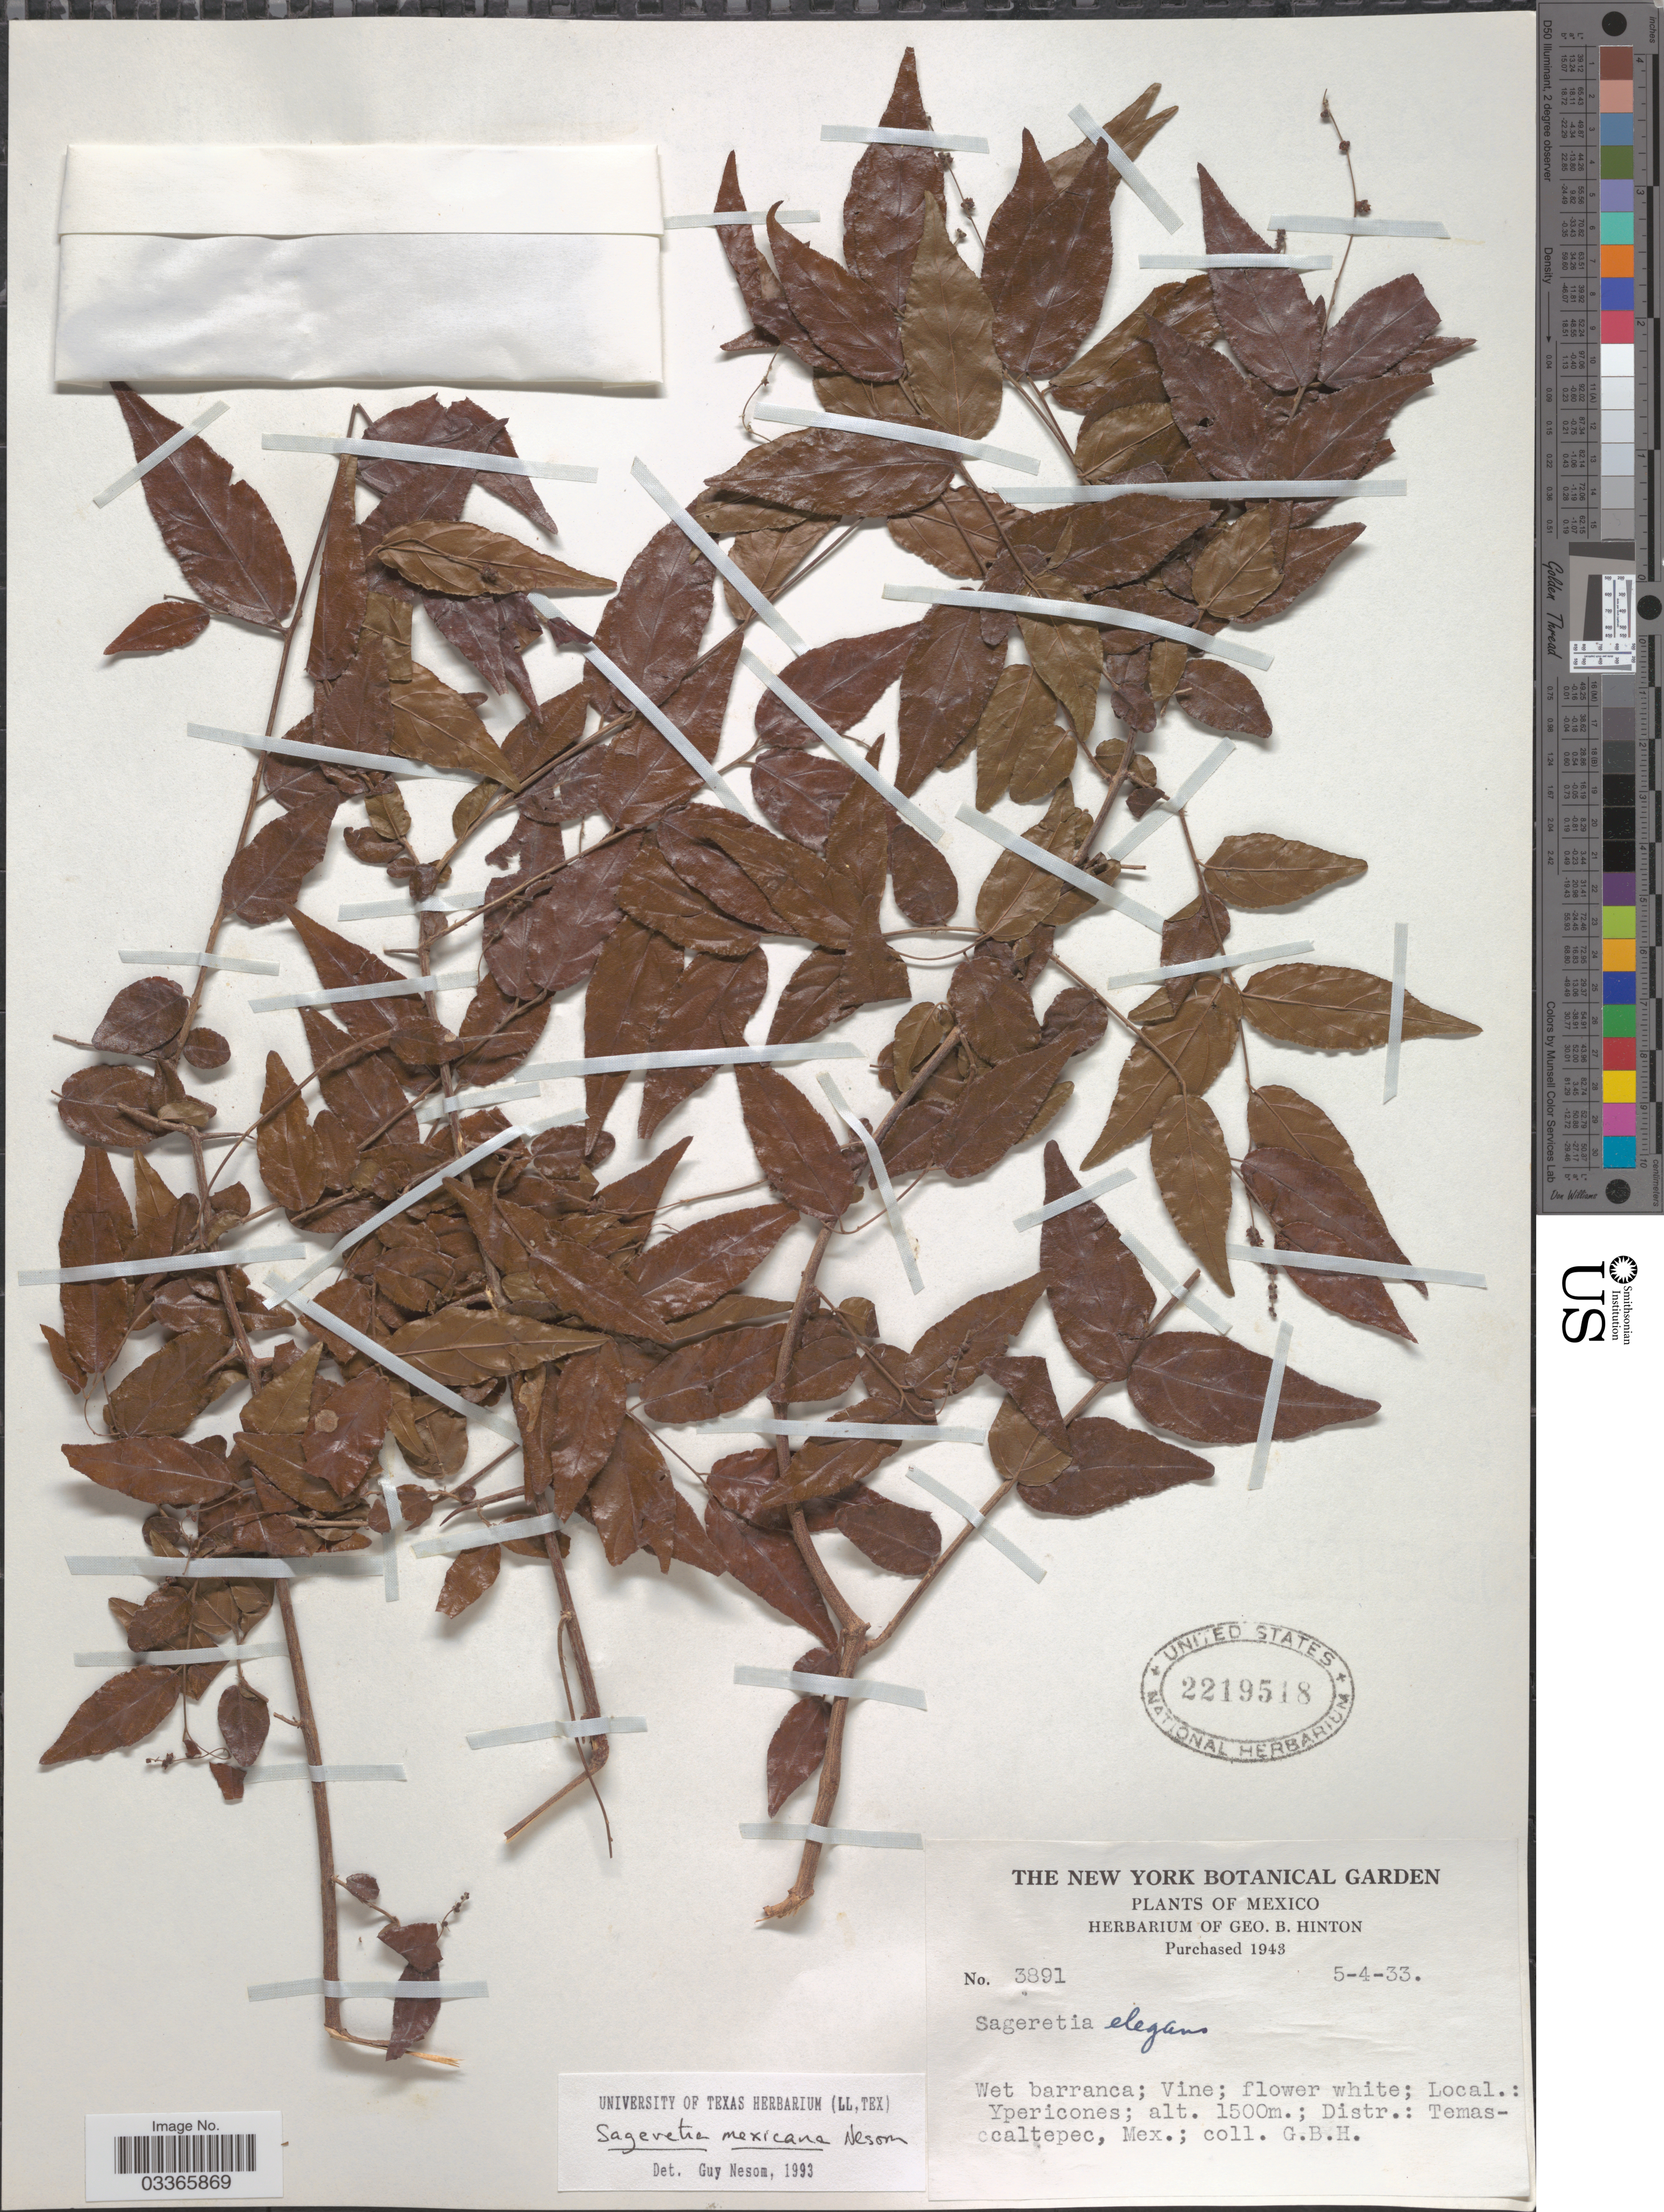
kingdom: Plantae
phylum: Tracheophyta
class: Magnoliopsida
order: Rosales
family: Rhamnaceae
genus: Sageretia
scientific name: Sageretia mexicana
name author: G.L. Nesom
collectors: G. B. Hinton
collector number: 3891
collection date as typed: Transcribed d/m/y: 5/4/33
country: Mexico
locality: Ypericones; Distr.; Temascaltepec.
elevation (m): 1500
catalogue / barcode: US 2219518